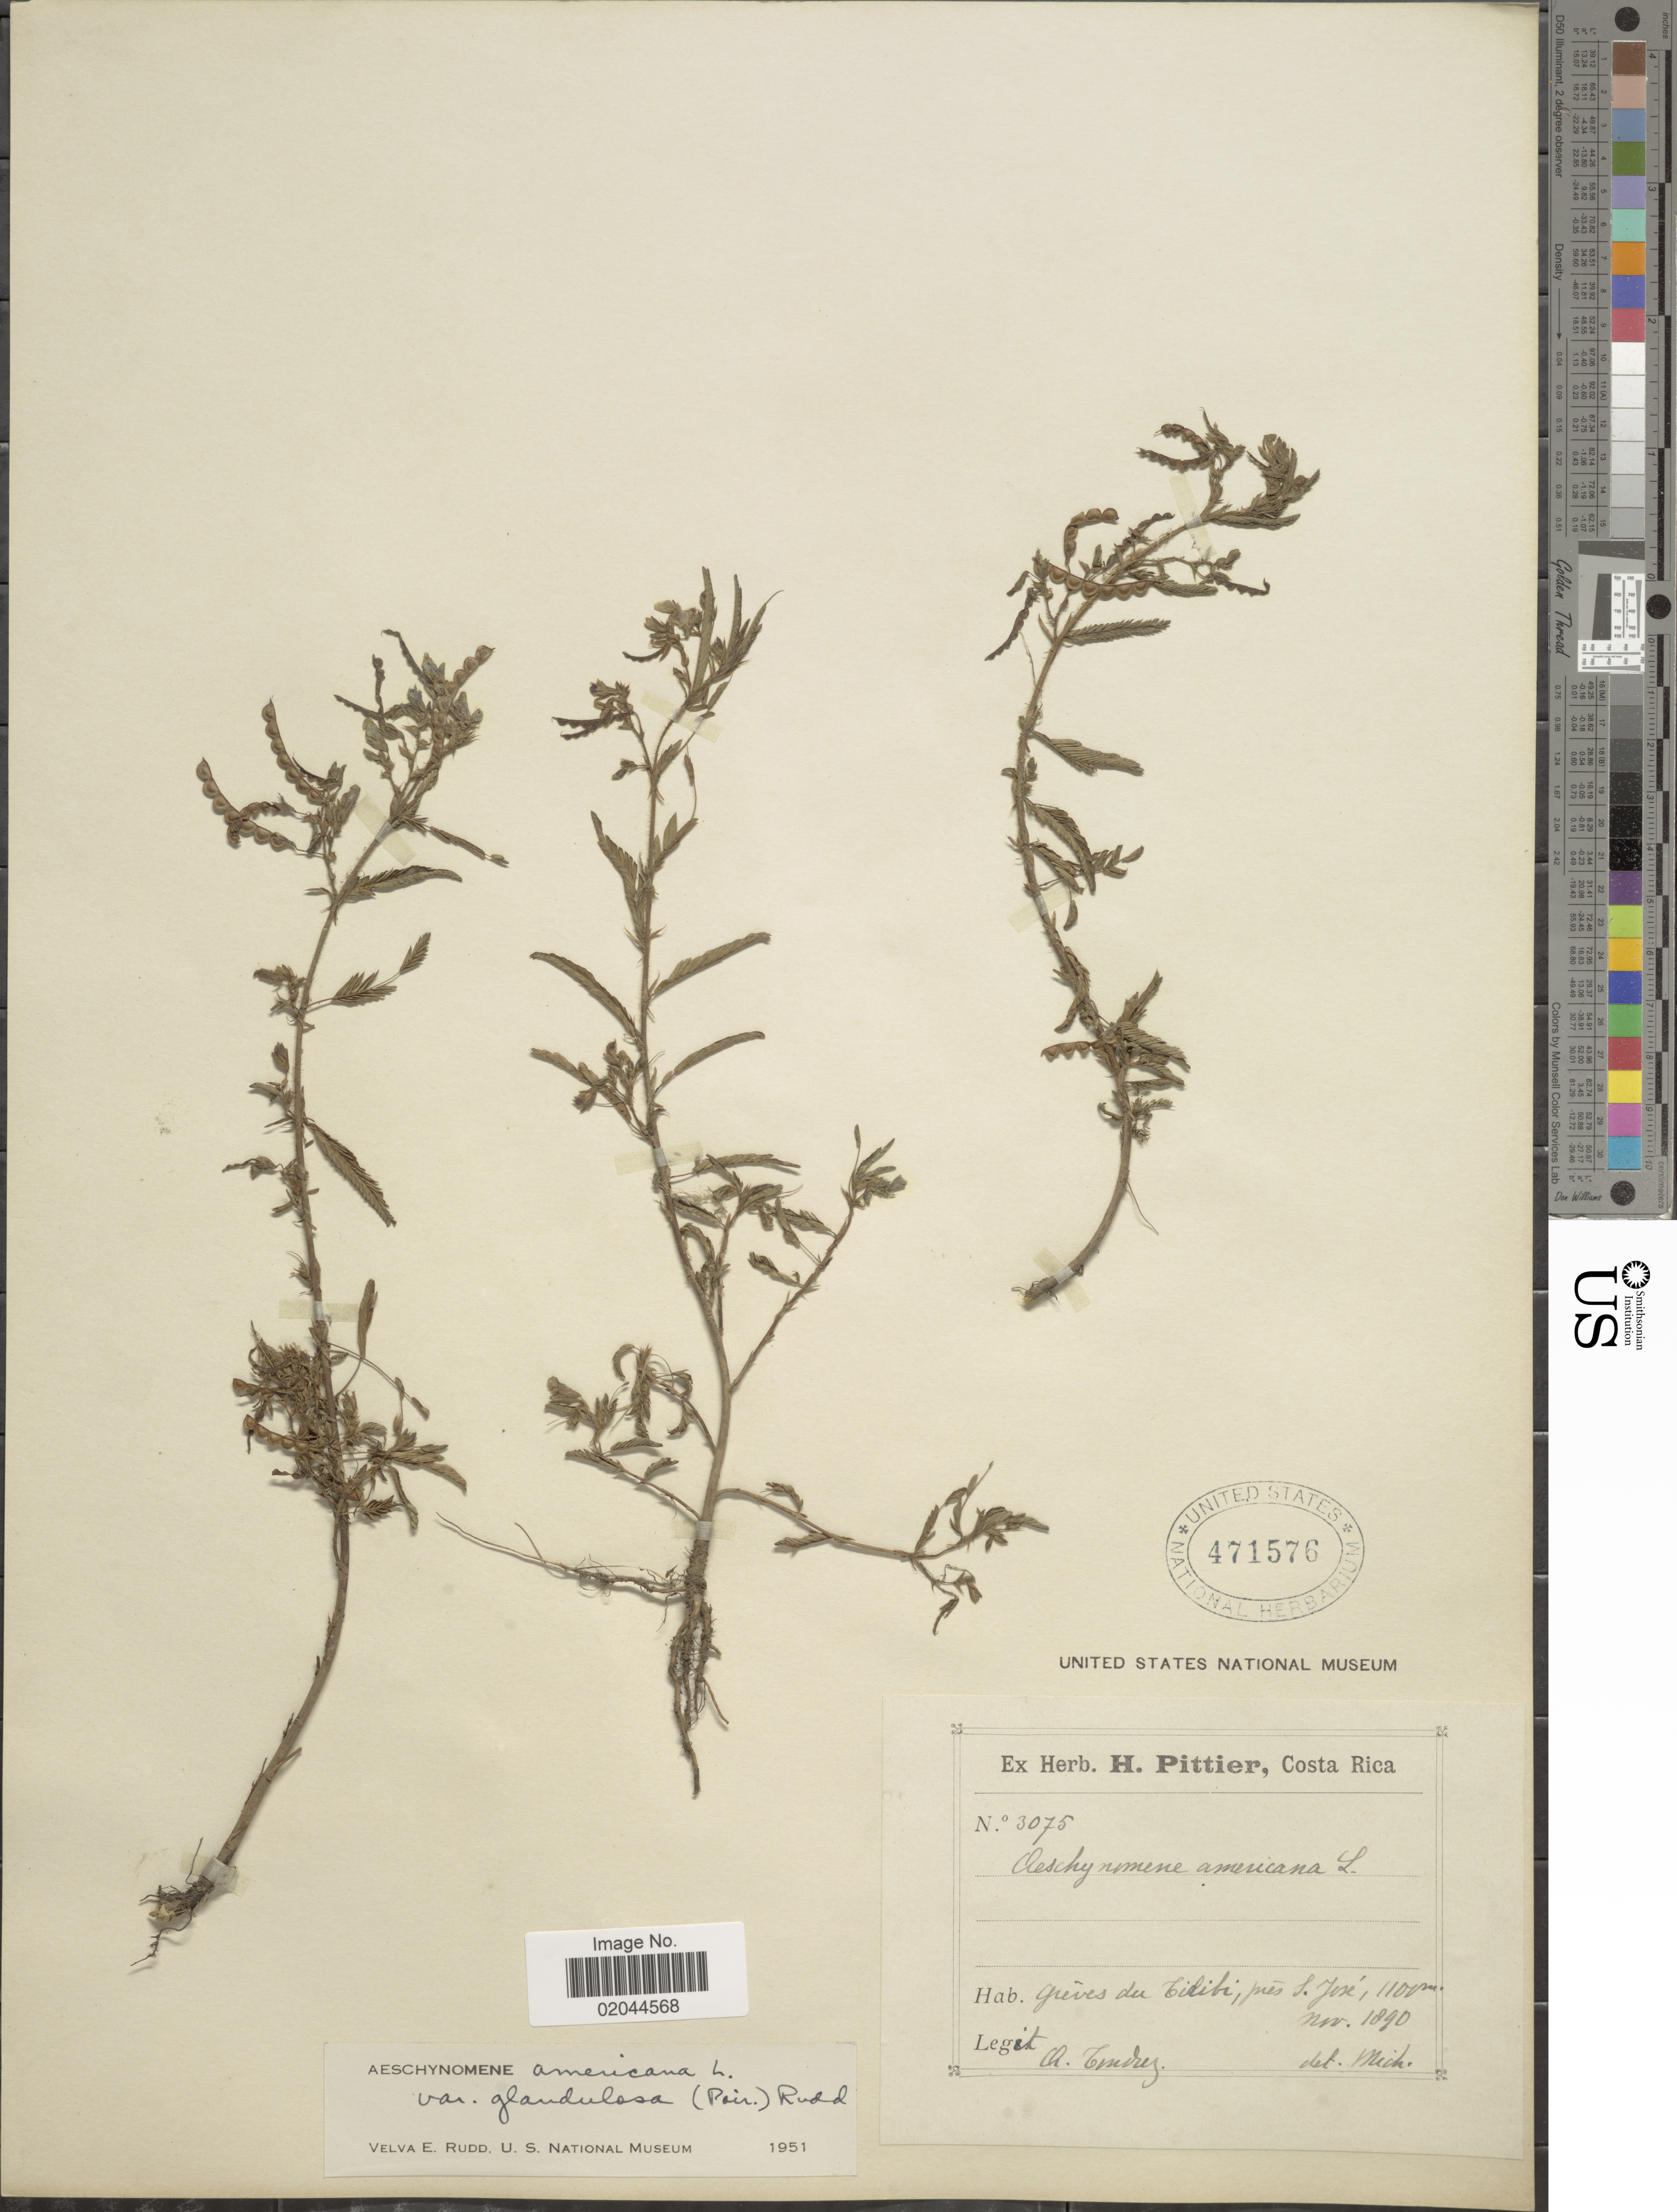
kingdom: Plantae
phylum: Tracheophyta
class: Magnoliopsida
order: Fabales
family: Fabaceae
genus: Aeschynomene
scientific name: Aeschynomene americana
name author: L.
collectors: A. Tonduz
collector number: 3075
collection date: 1890-11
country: Costa Rica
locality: Greves de Tidibi, pres S. Jose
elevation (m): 1100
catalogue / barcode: US 471576